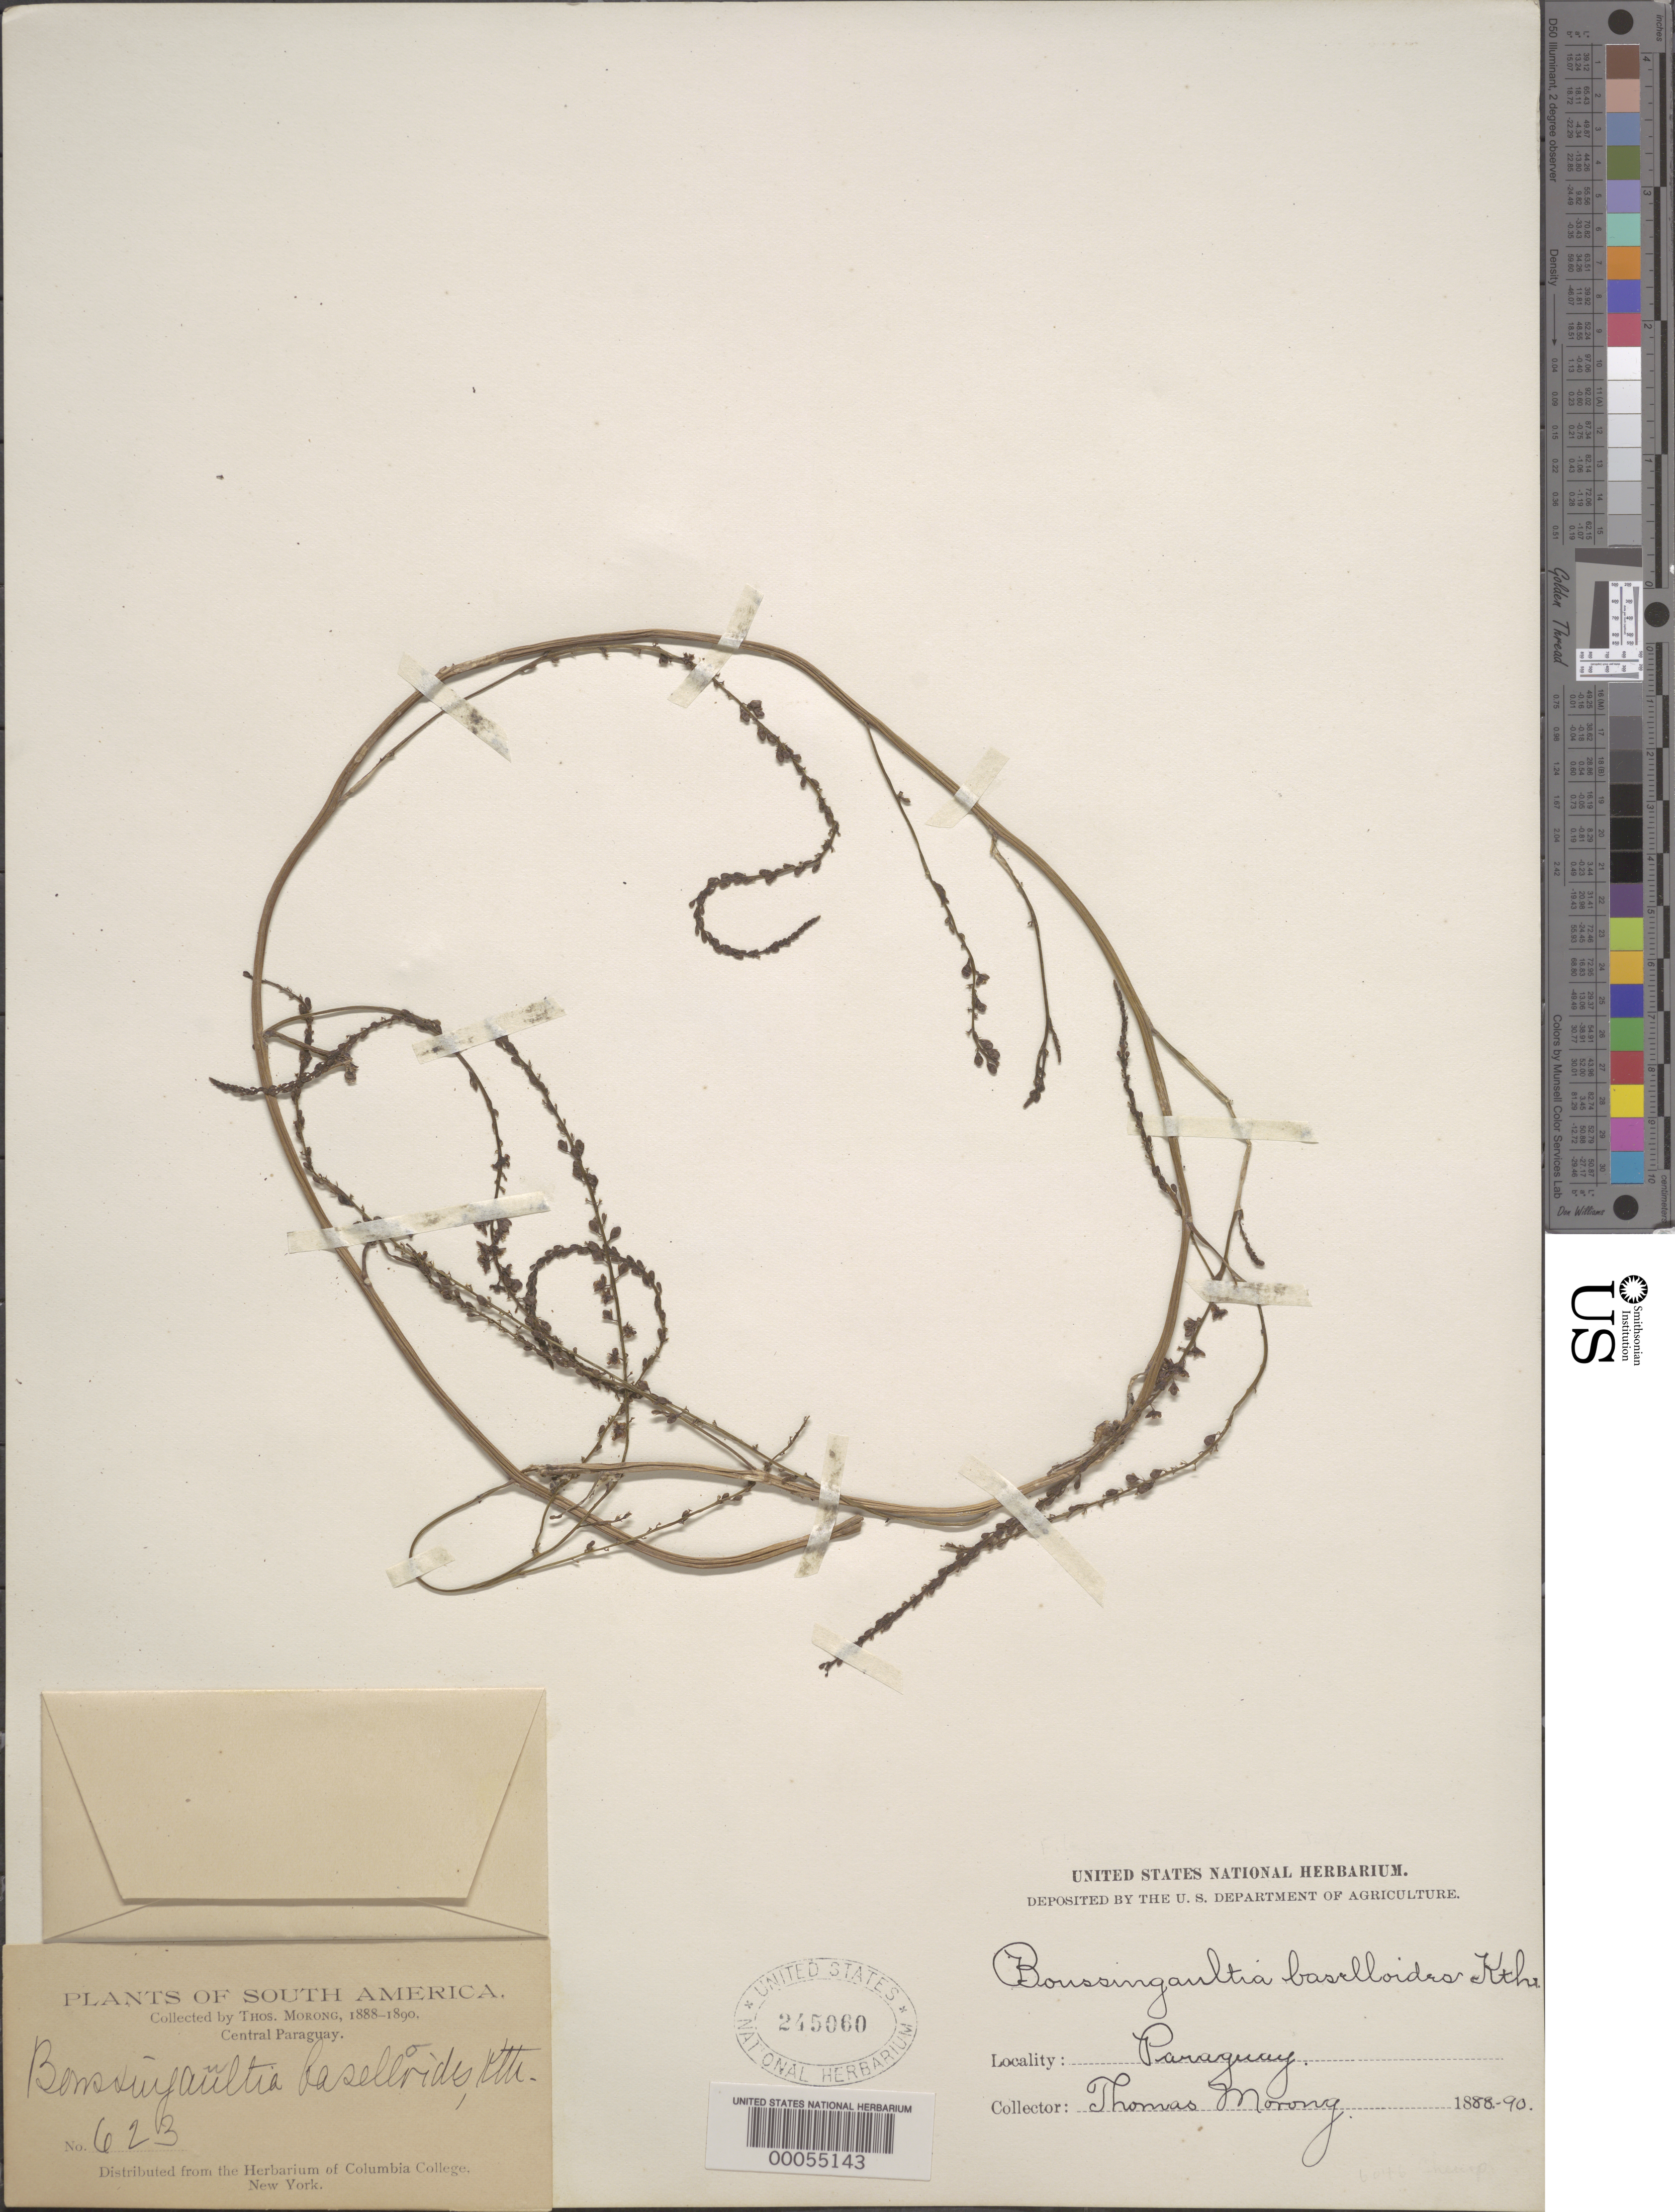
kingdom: Plantae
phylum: Tracheophyta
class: Magnoliopsida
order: Caryophyllales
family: Basellaceae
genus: Anredera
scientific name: Anredera baselloides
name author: (Kunth) Baill.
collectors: T. Morong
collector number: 623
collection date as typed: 1888 to -- -- 1890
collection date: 1888/1890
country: Paraguay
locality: Central paraguay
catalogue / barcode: US 245060